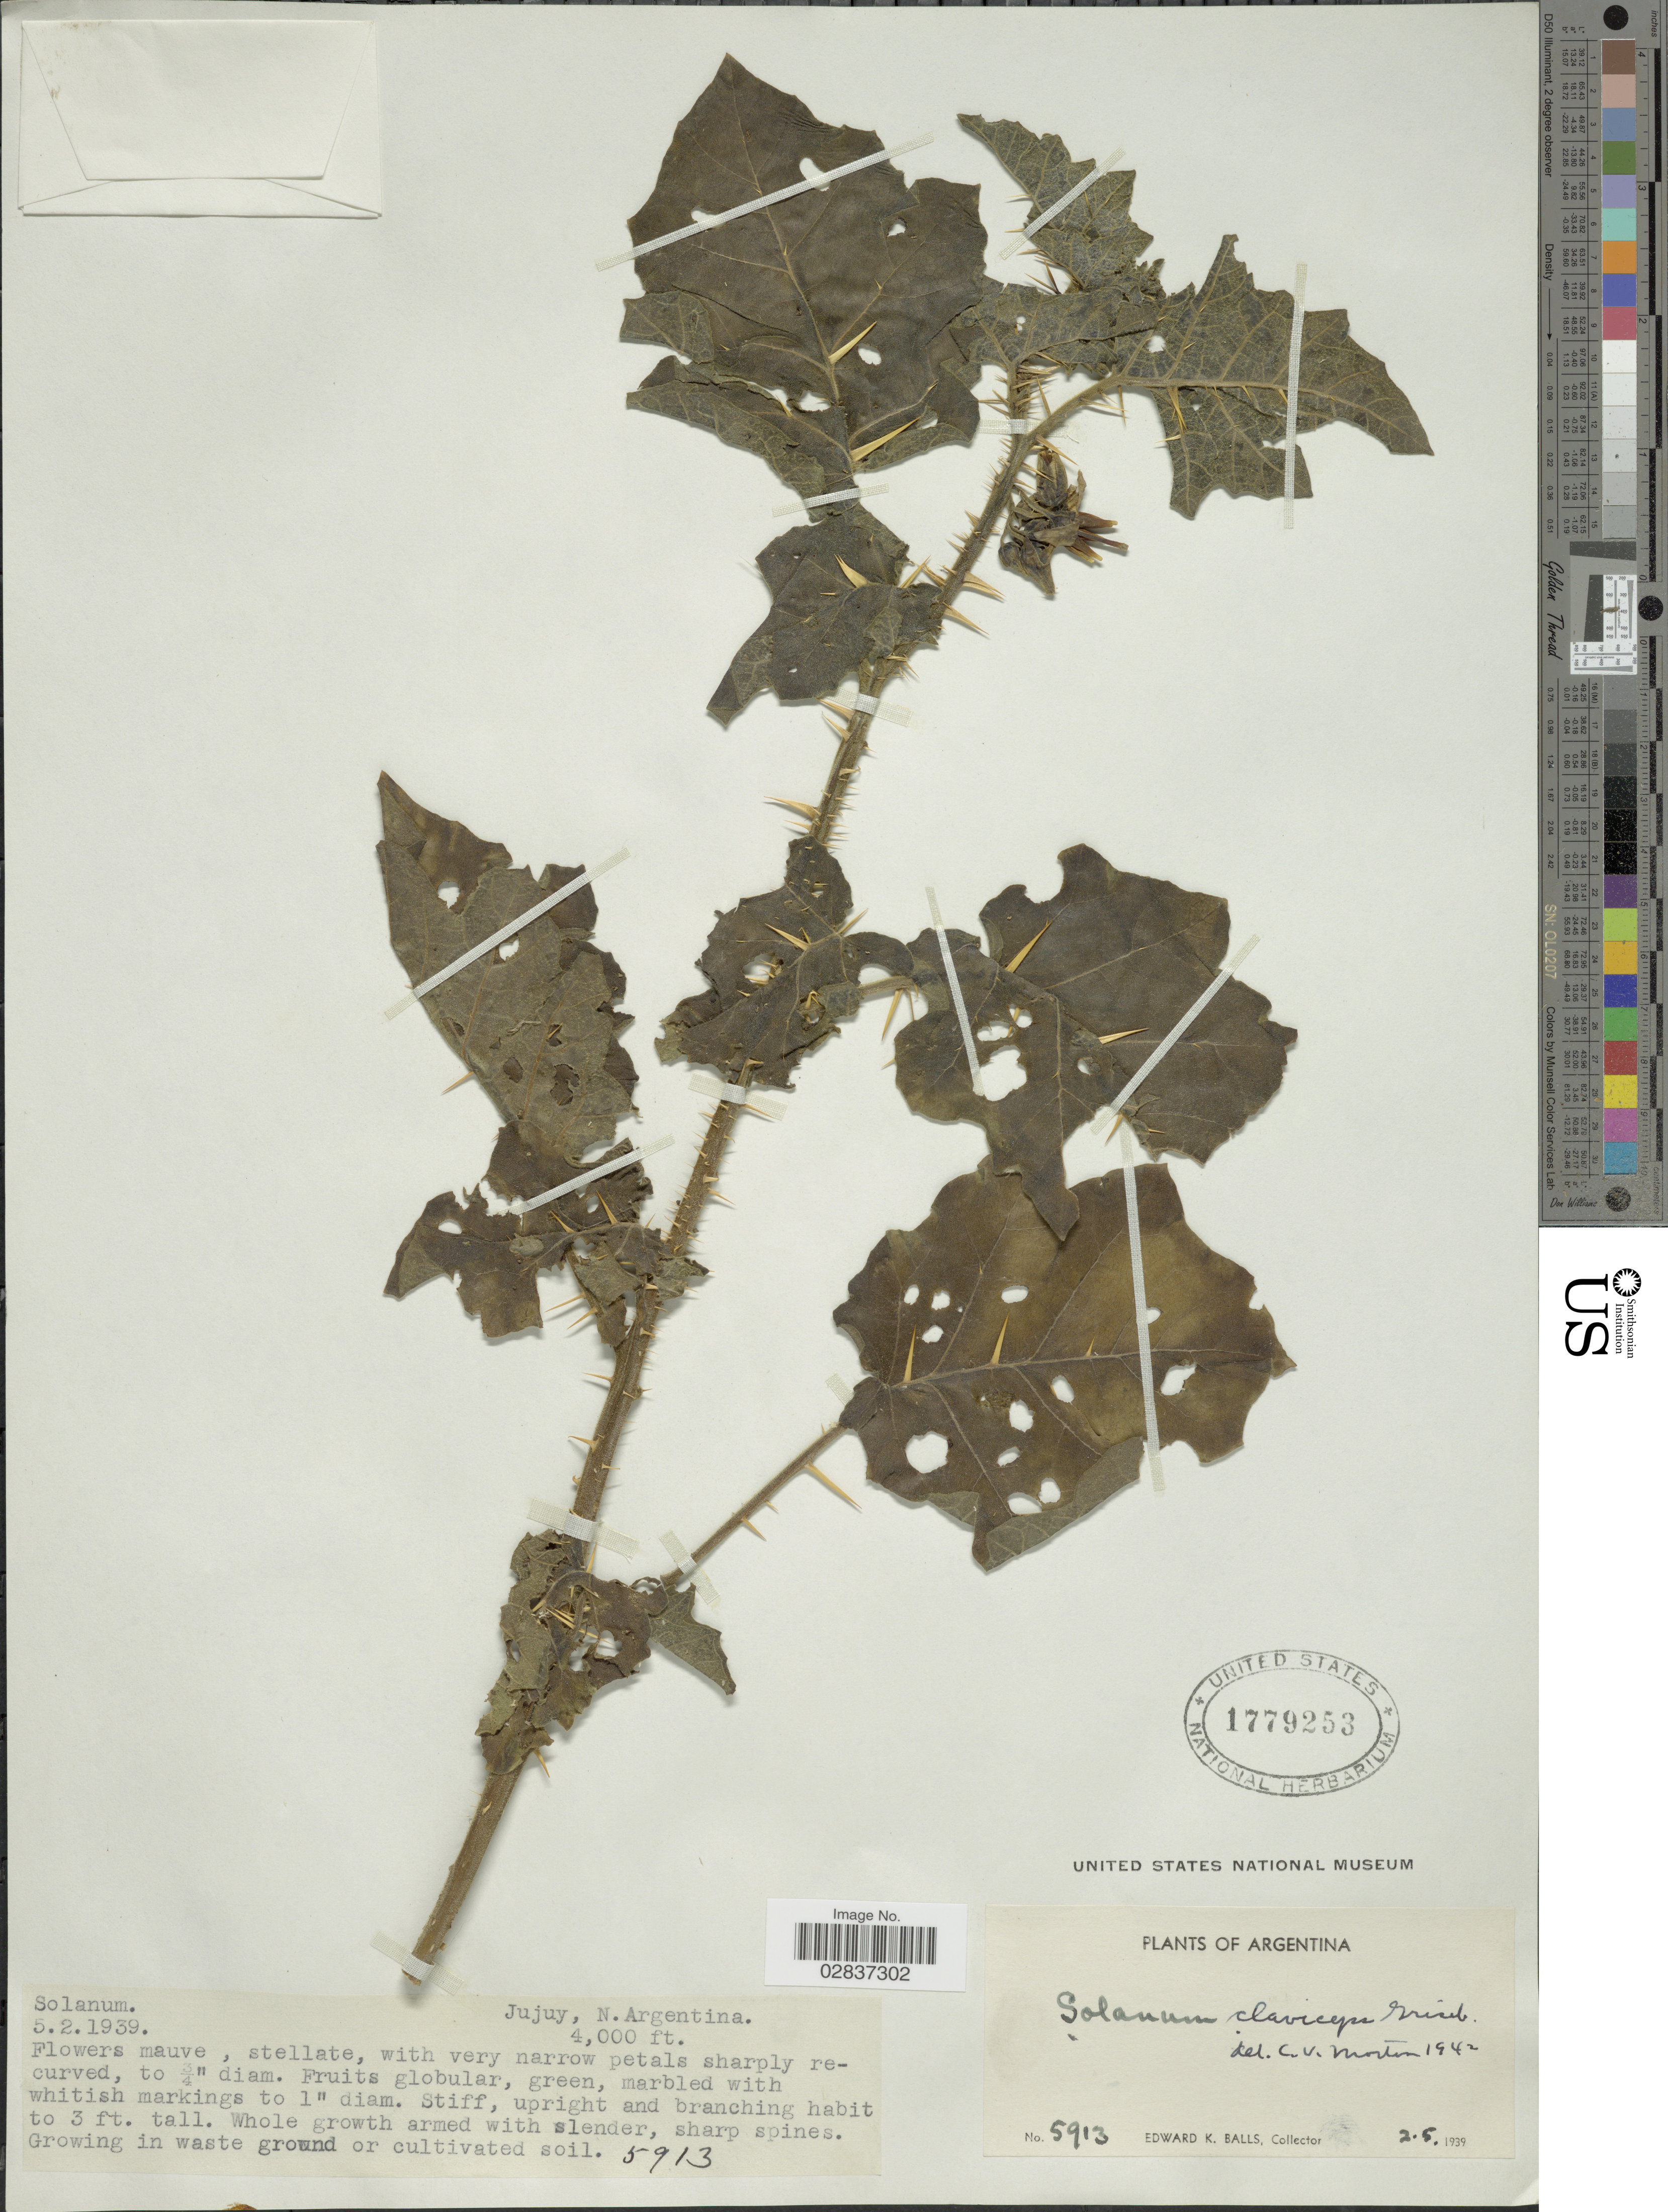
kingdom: Plantae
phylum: Tracheophyta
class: Magnoliopsida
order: Solanales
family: Solanaceae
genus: Solanum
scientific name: Solanum claviceps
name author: Griseb.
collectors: E. K. Balls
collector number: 5913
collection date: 1939-02-05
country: Argentina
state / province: Jujuy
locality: N. Argentina.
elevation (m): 1219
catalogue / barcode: US 1779253